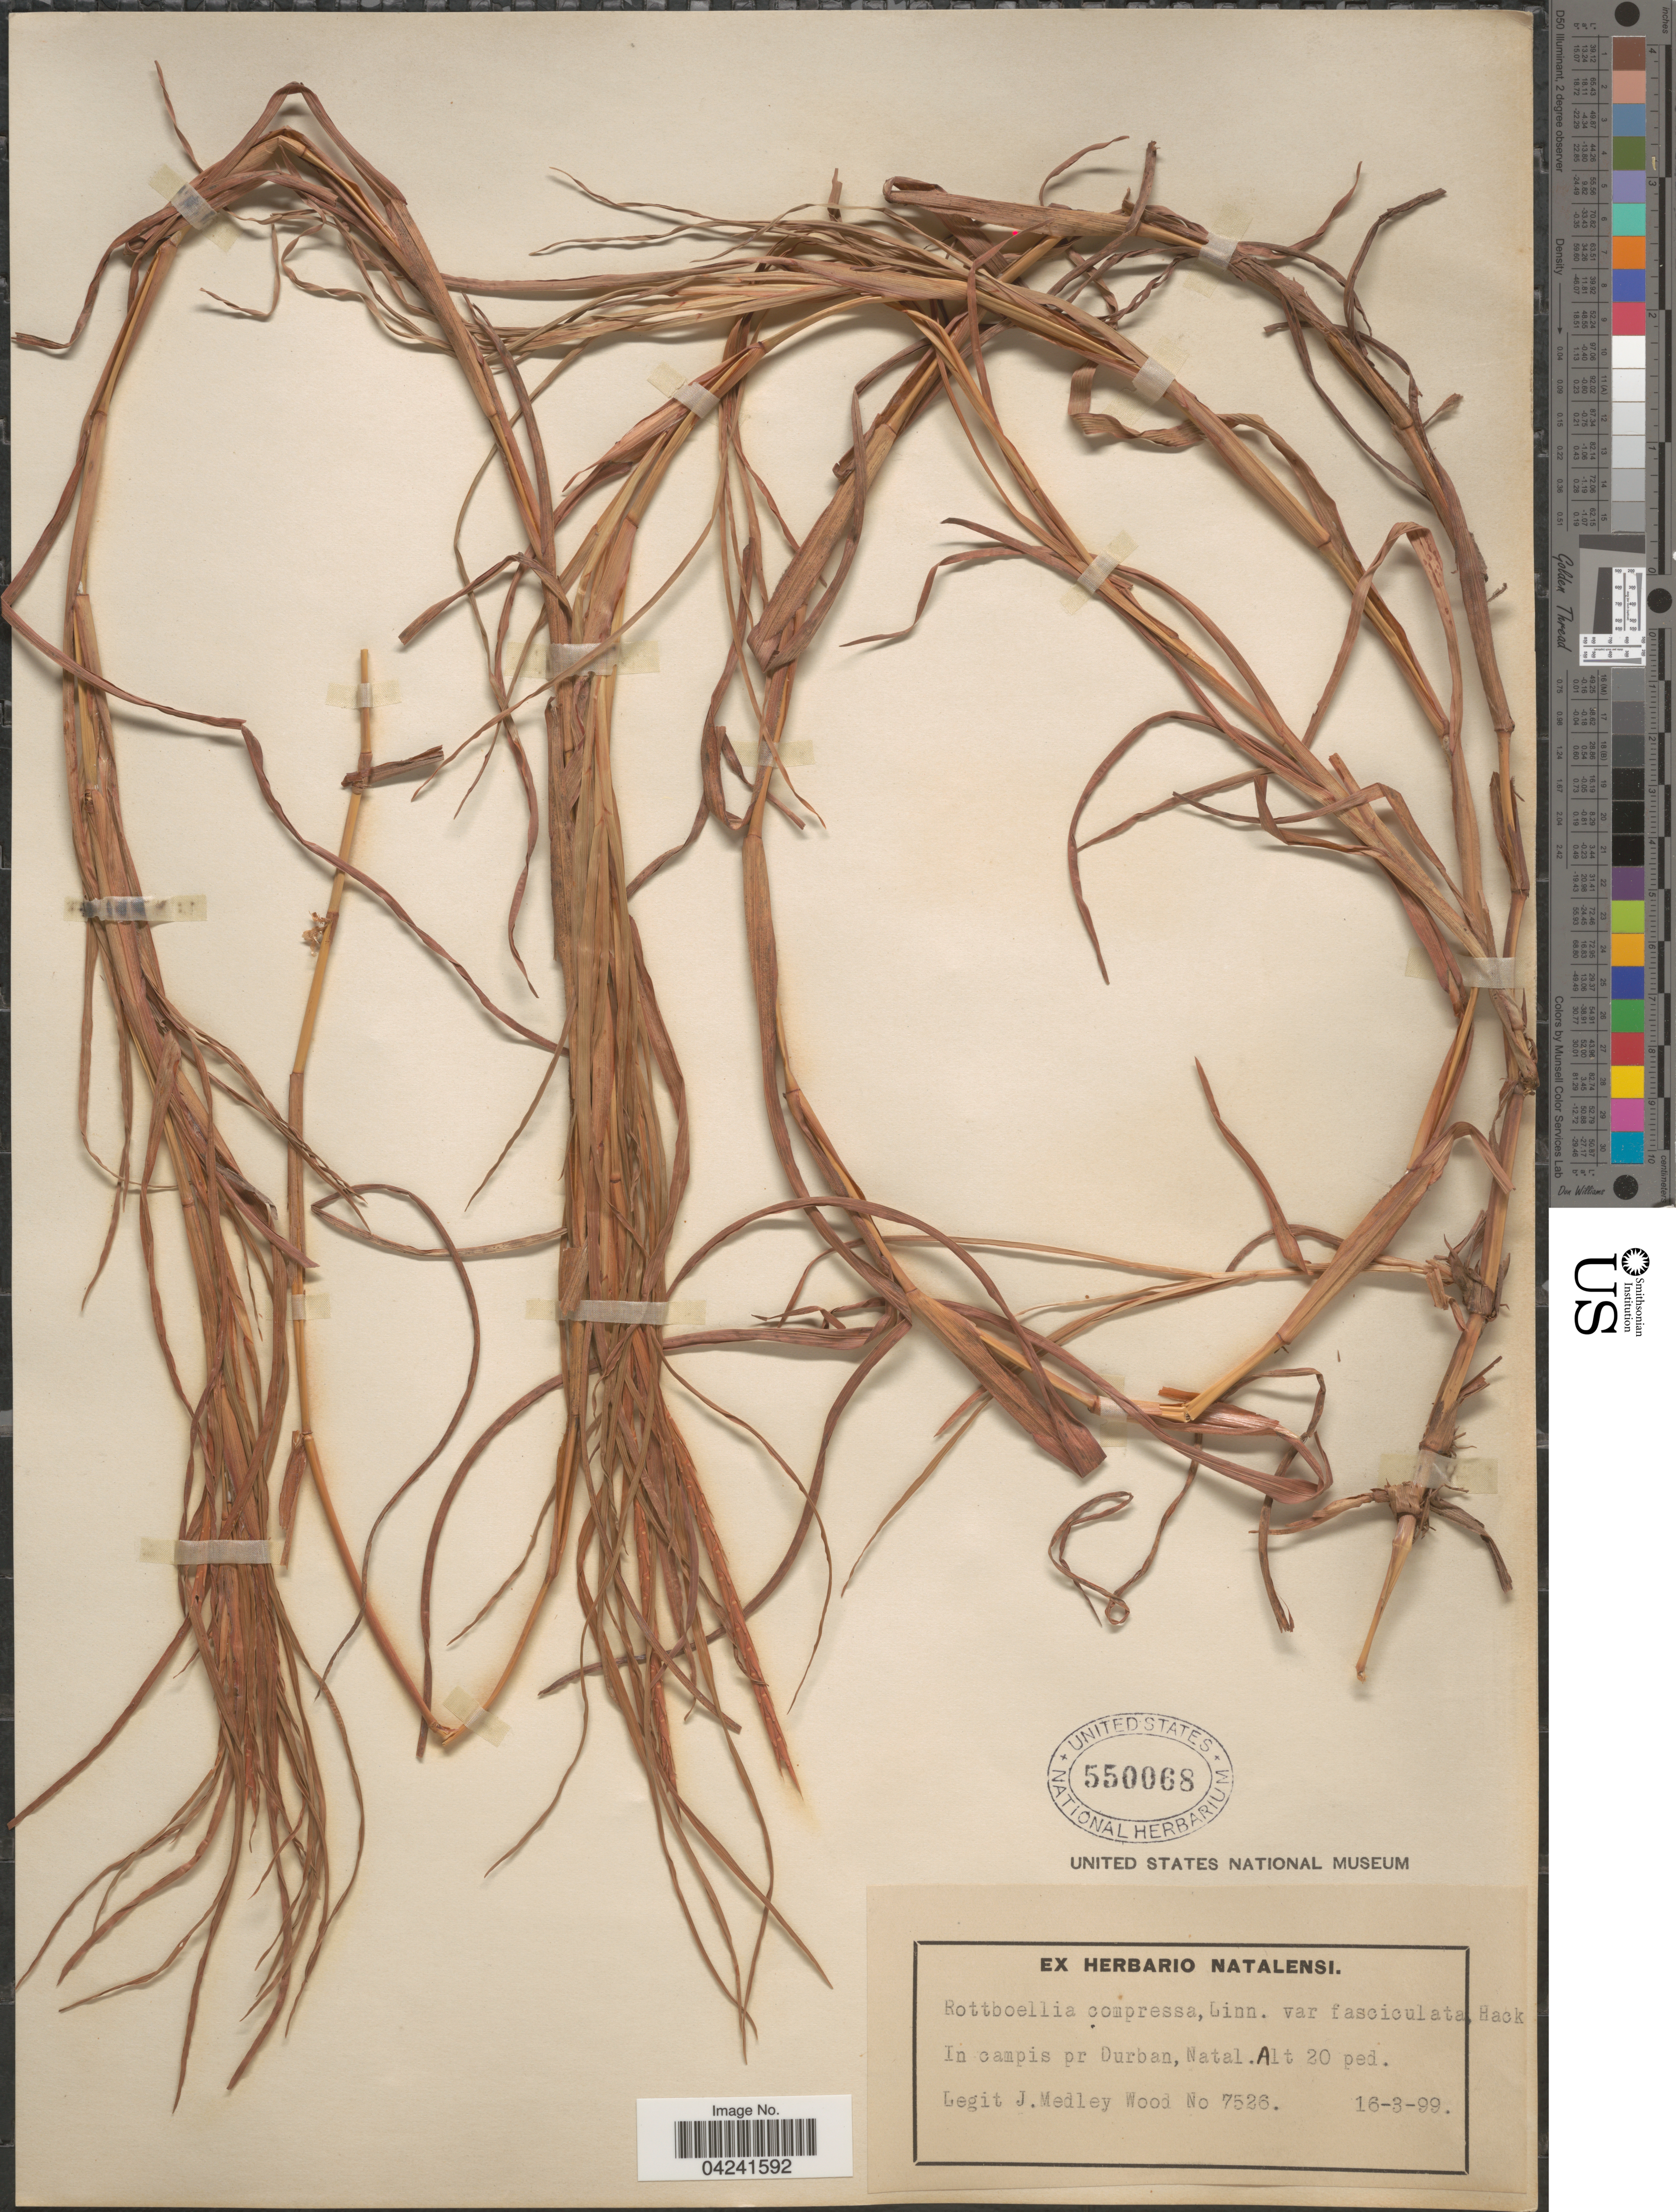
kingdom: Plantae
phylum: Tracheophyta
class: Liliopsida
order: Poales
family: Poaceae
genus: Hemarthria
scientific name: Hemarthria compressa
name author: (L.) R. Br.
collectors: J. Medley Wood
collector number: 7526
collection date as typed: Transcribed d/m/y: 16/3/99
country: South Africa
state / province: KwaZulu-Natal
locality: In campis pr Durban, Natal.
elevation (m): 6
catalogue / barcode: US 550068